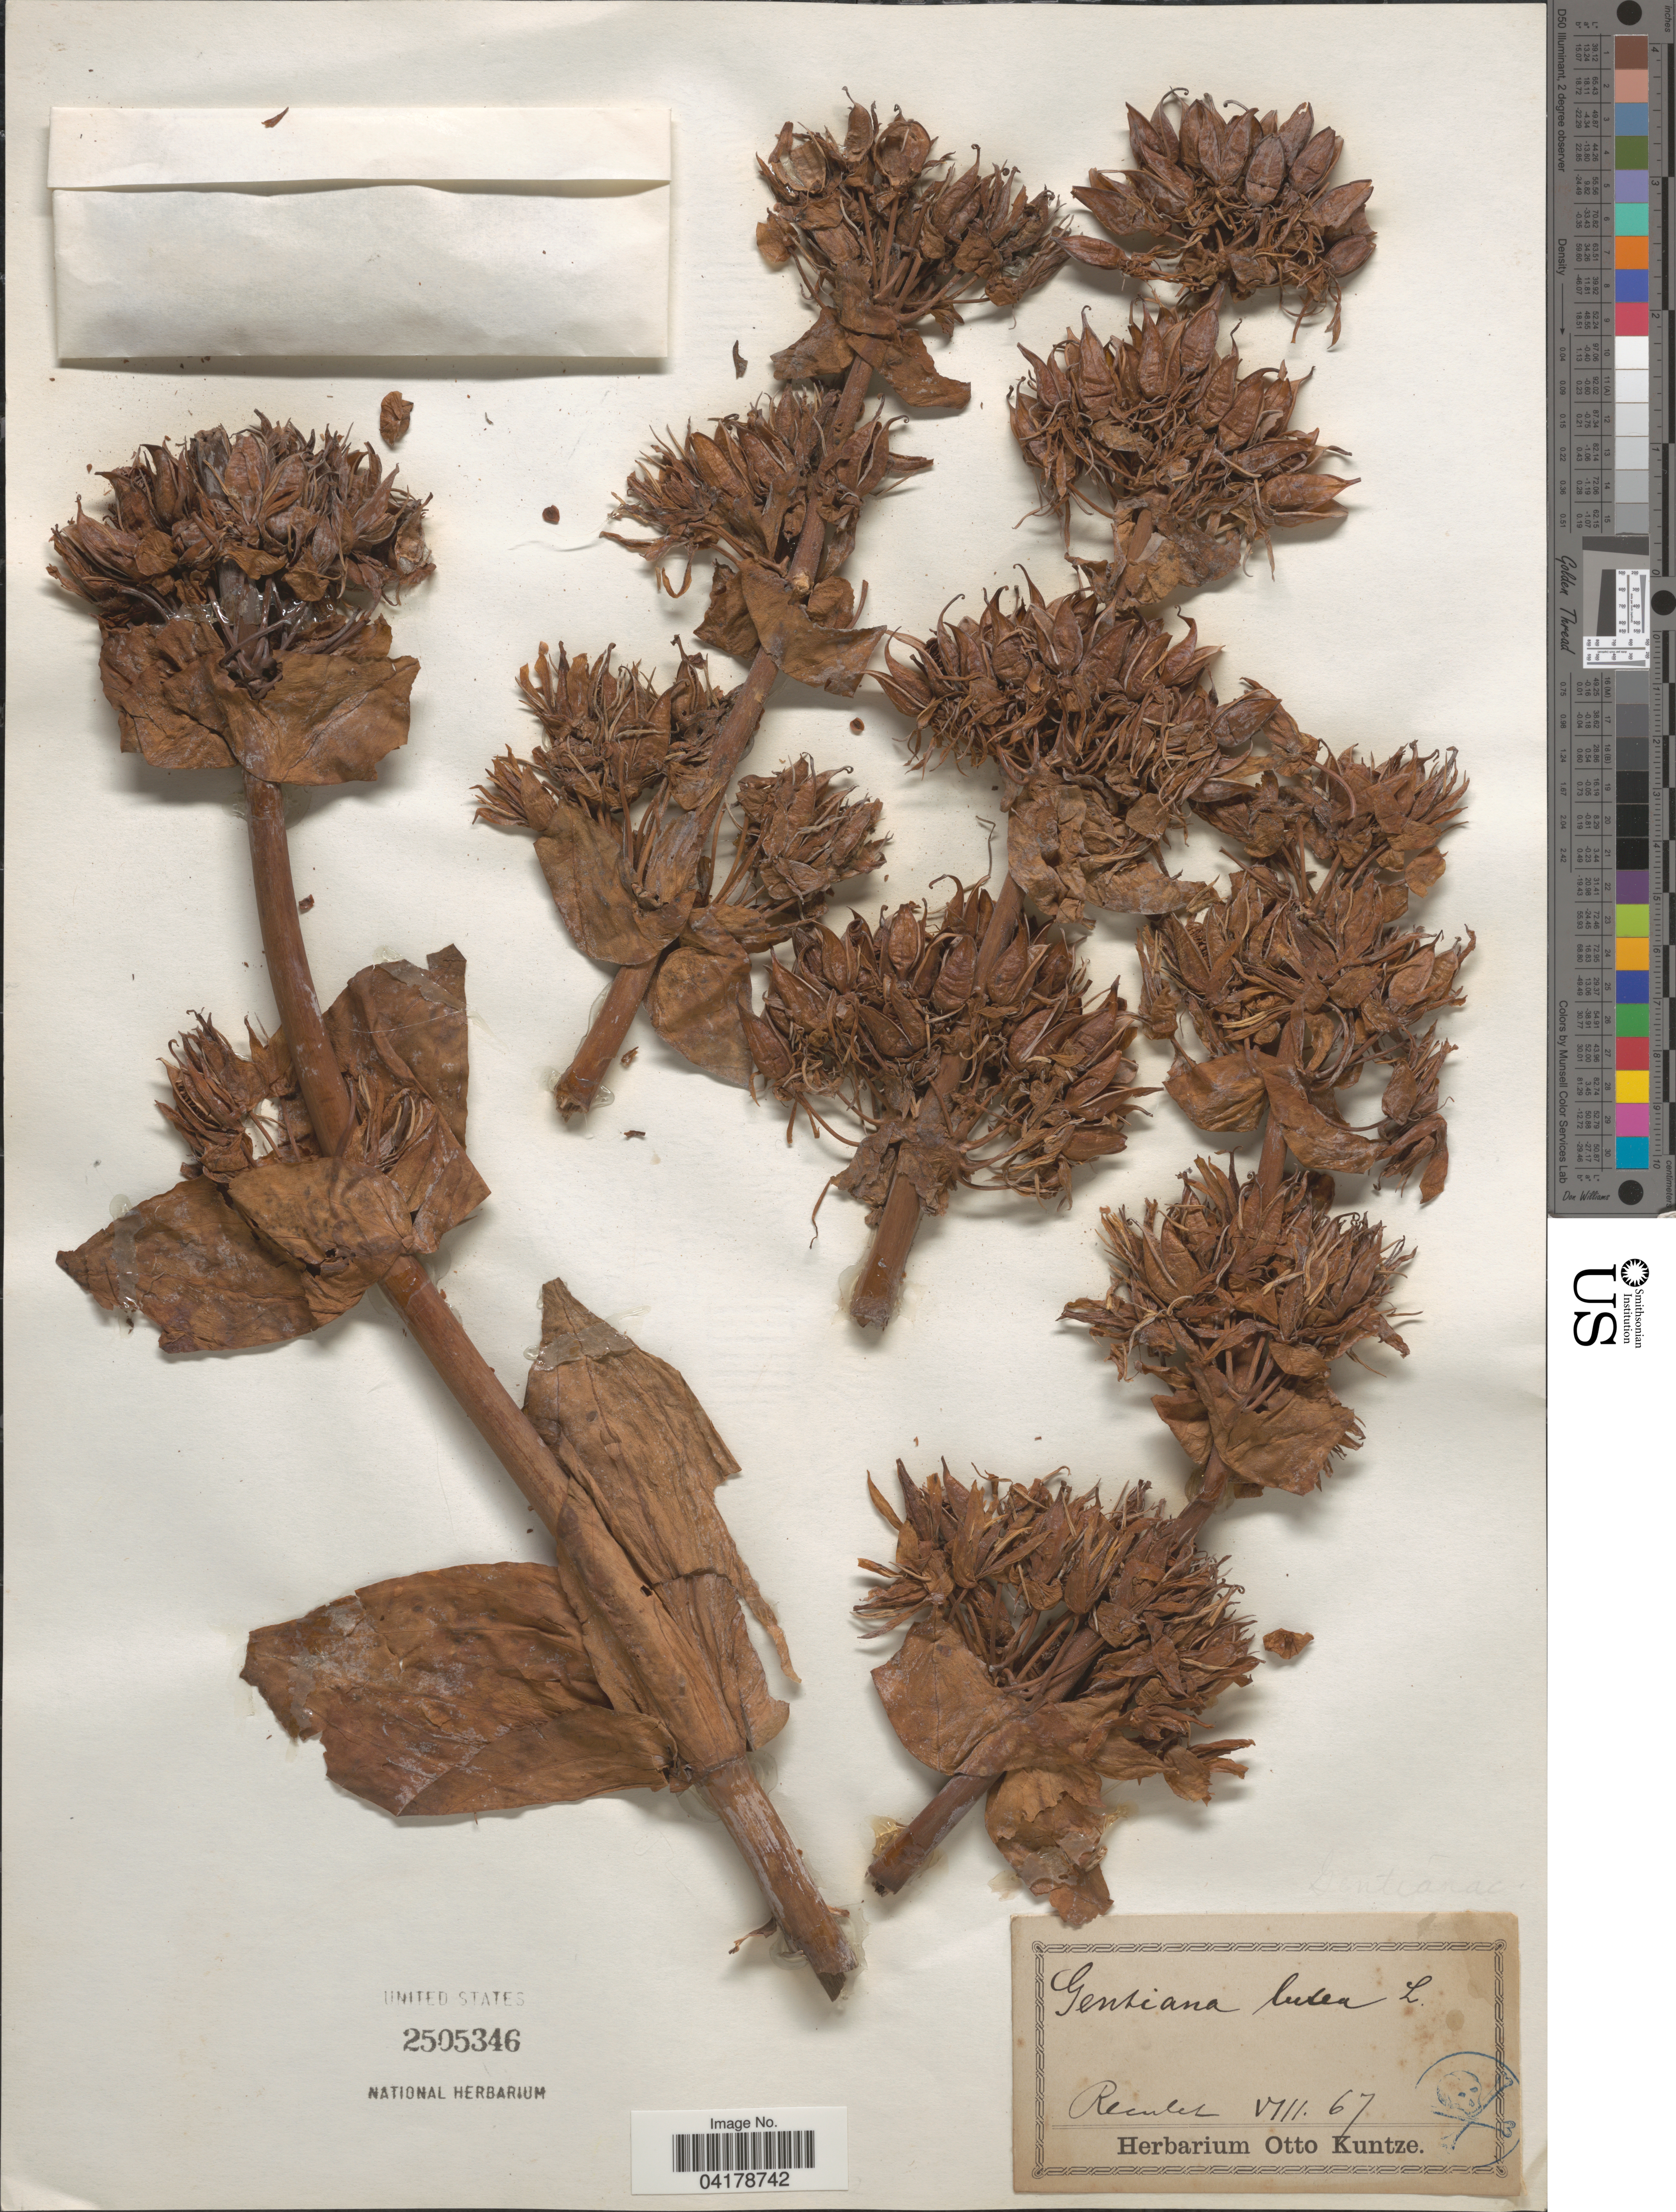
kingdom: Plantae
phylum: Tracheophyta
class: Magnoliopsida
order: Gentianales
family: Gentianaceae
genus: Gentiana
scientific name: Gentiana lutea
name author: L.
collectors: ex herb. Otto Kuntze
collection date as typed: Transcribed d/m/y: /8/67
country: France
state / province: Auvergne-Rhône-Alpes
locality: Reculert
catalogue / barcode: US 2505346